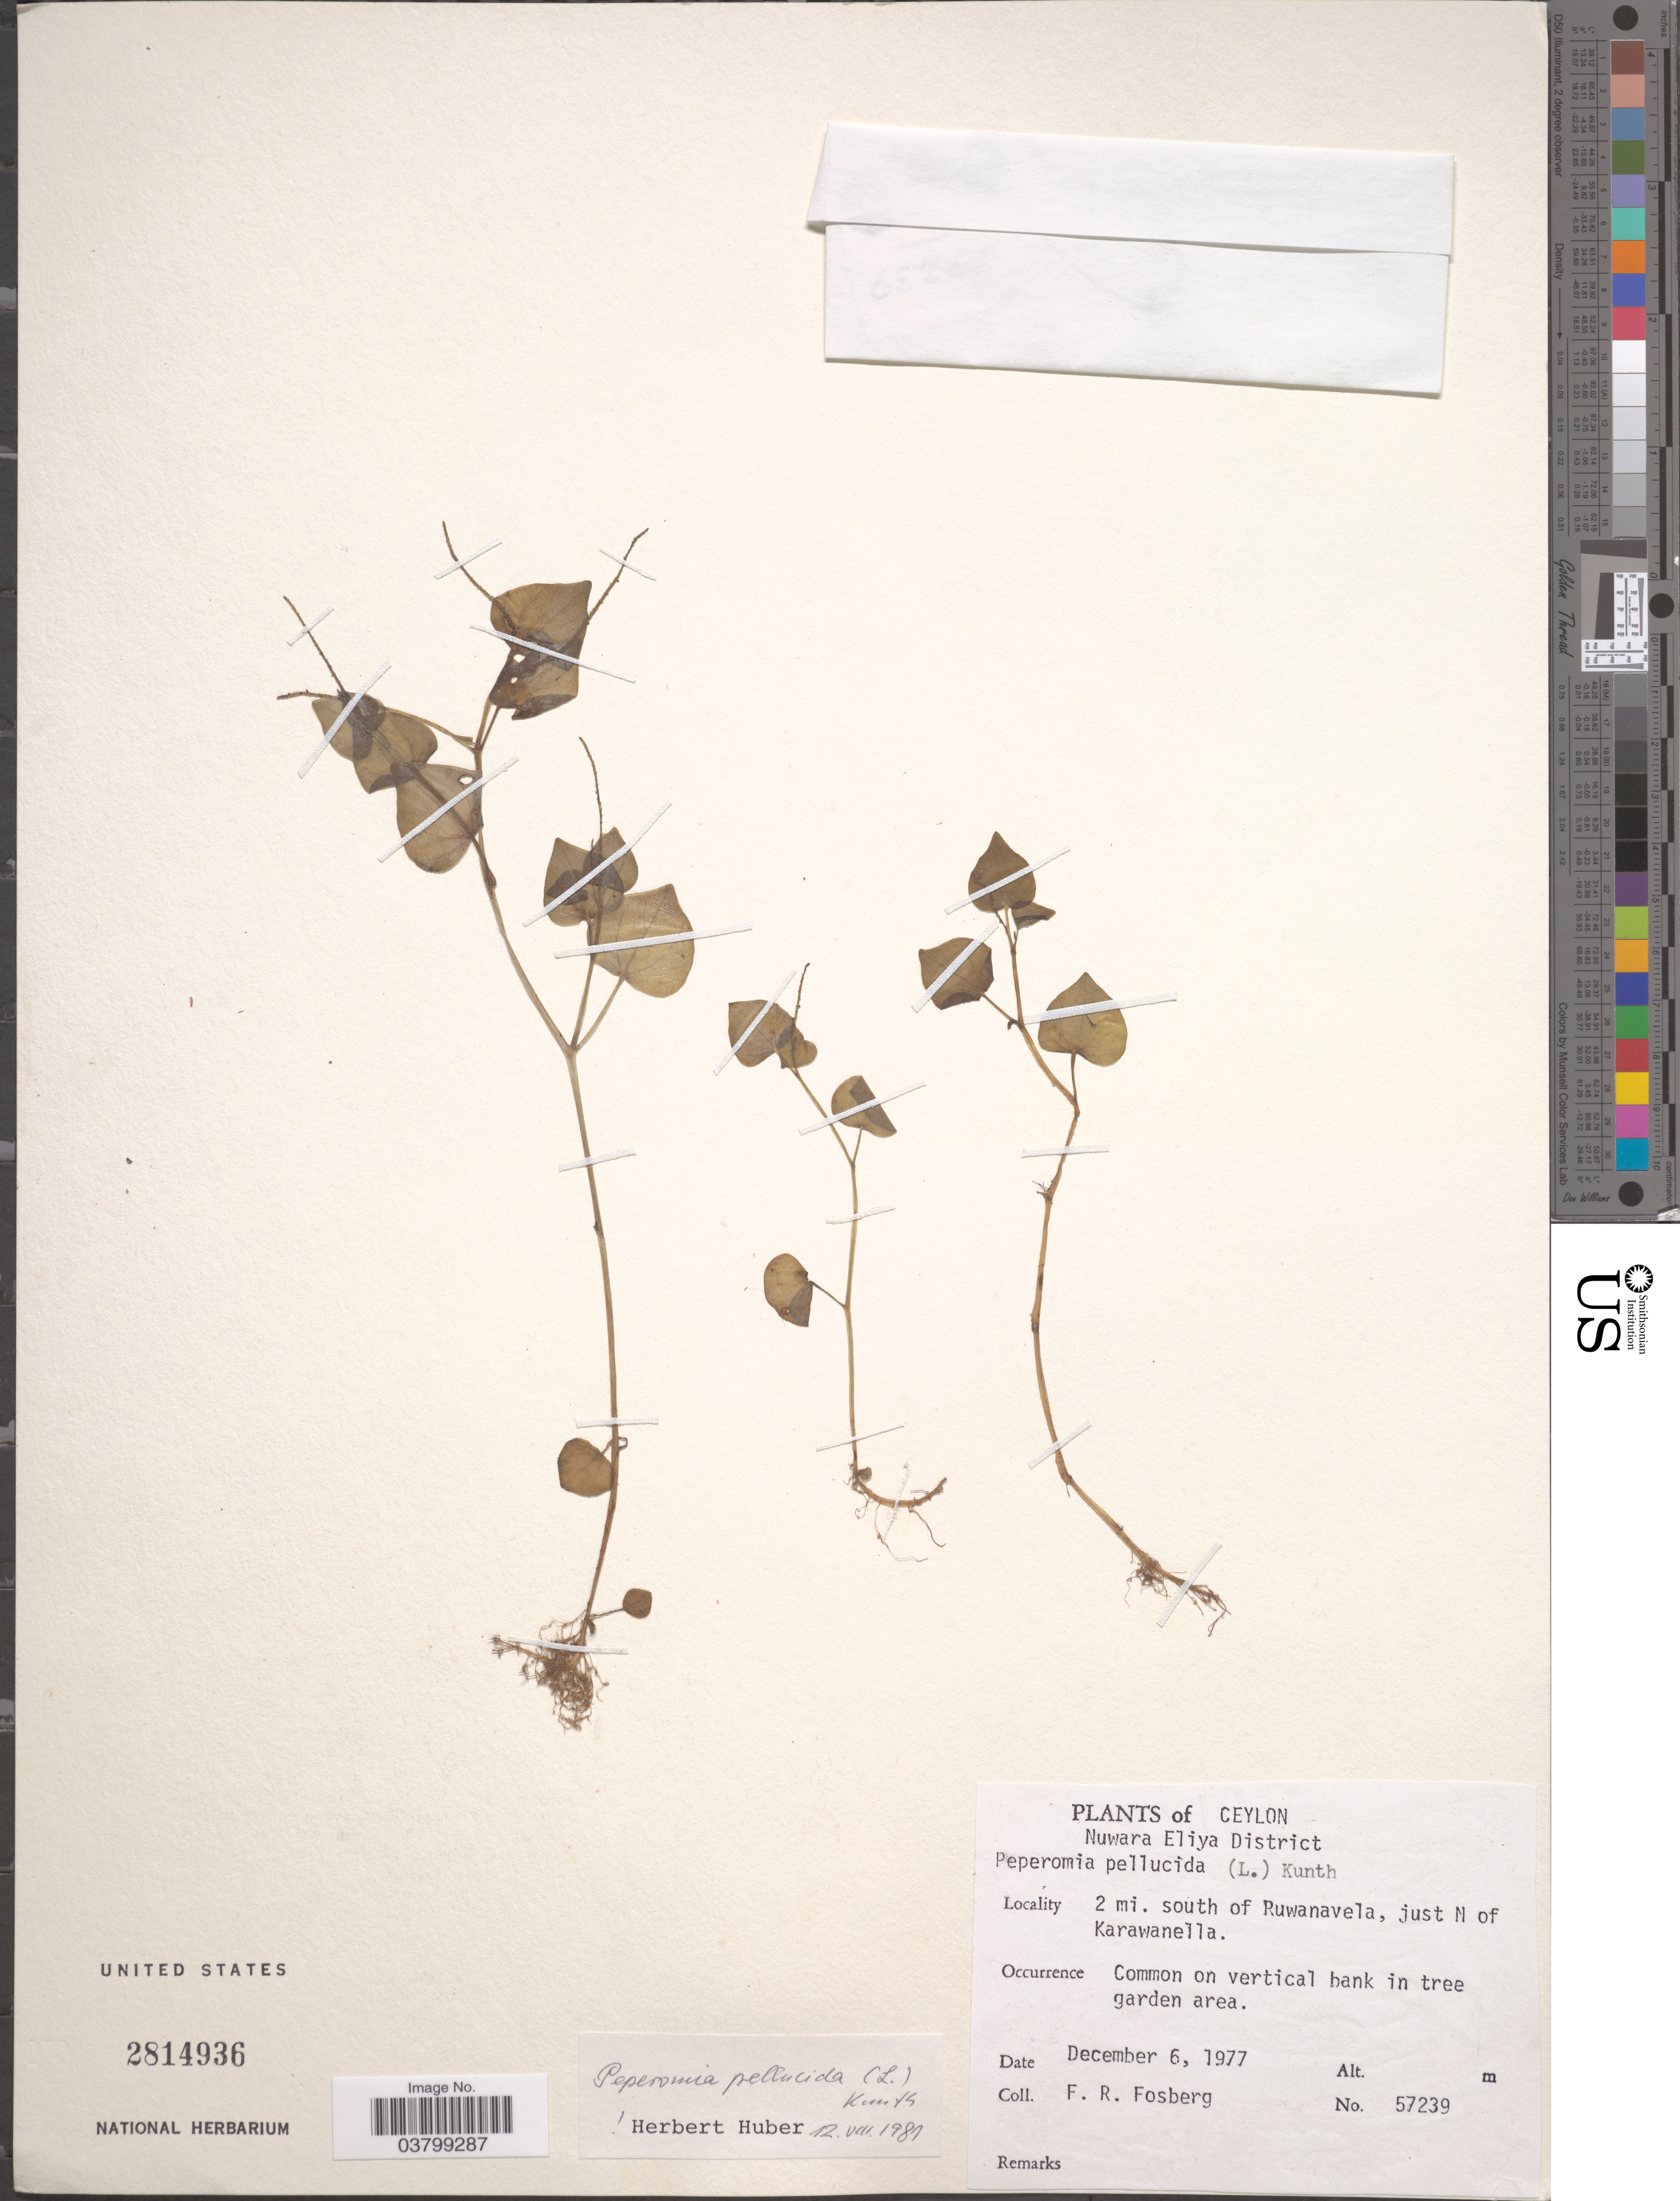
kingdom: Plantae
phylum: Tracheophyta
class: Magnoliopsida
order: Piperales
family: Piperaceae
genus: Peperomia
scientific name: Peperomia pellucida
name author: (L.) Kunth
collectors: F. R. Fosberg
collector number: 57239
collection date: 1977-12-06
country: Sri Lanka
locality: Ceylon. Nuwara Eliya District. 2 mi. south of Ruwanavela, just N of Karawanella.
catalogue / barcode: US 2814936